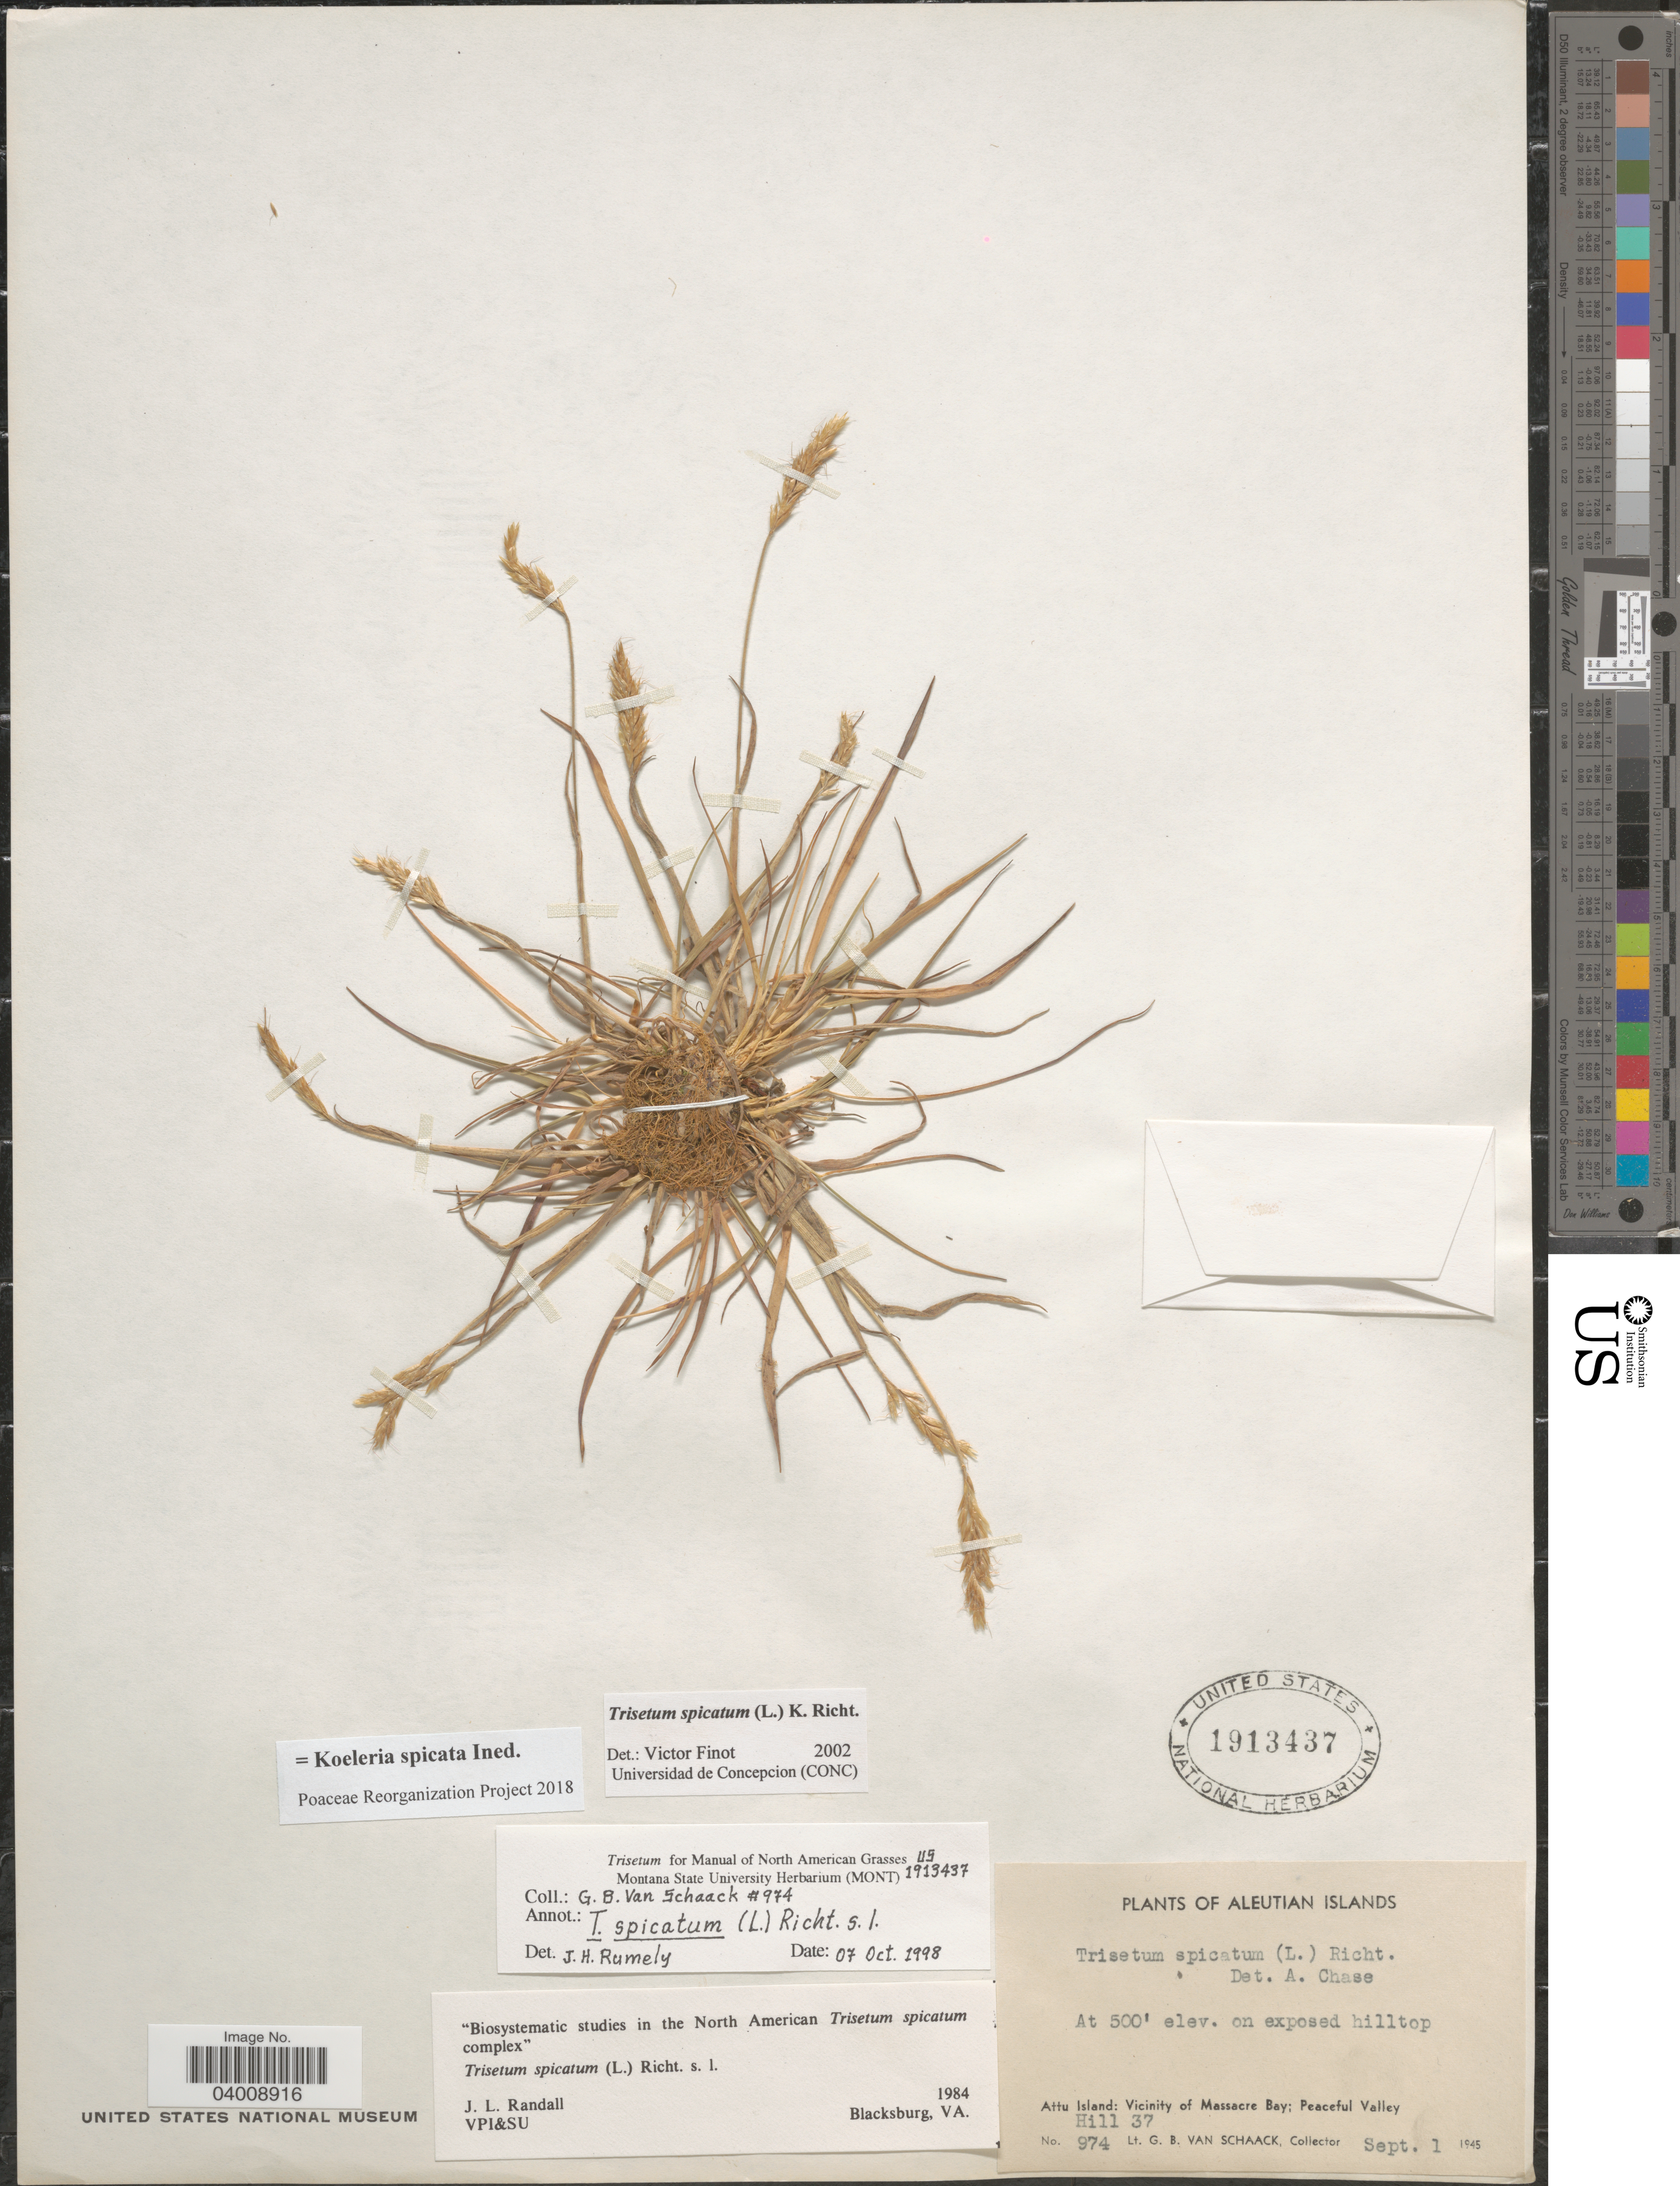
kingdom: Plantae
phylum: Tracheophyta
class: Liliopsida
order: Poales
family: Poaceae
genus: Koeleria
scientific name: Koeleria spicata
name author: (L.) Barberá et al.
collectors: G. Van Schaack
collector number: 974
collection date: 1945-09-01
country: United States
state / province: Alaska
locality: Aleutian Islands. Attu Island: Vicinity of Massacre Bay: Peaceful Valley Hill 37.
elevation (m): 152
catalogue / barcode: US 1913437